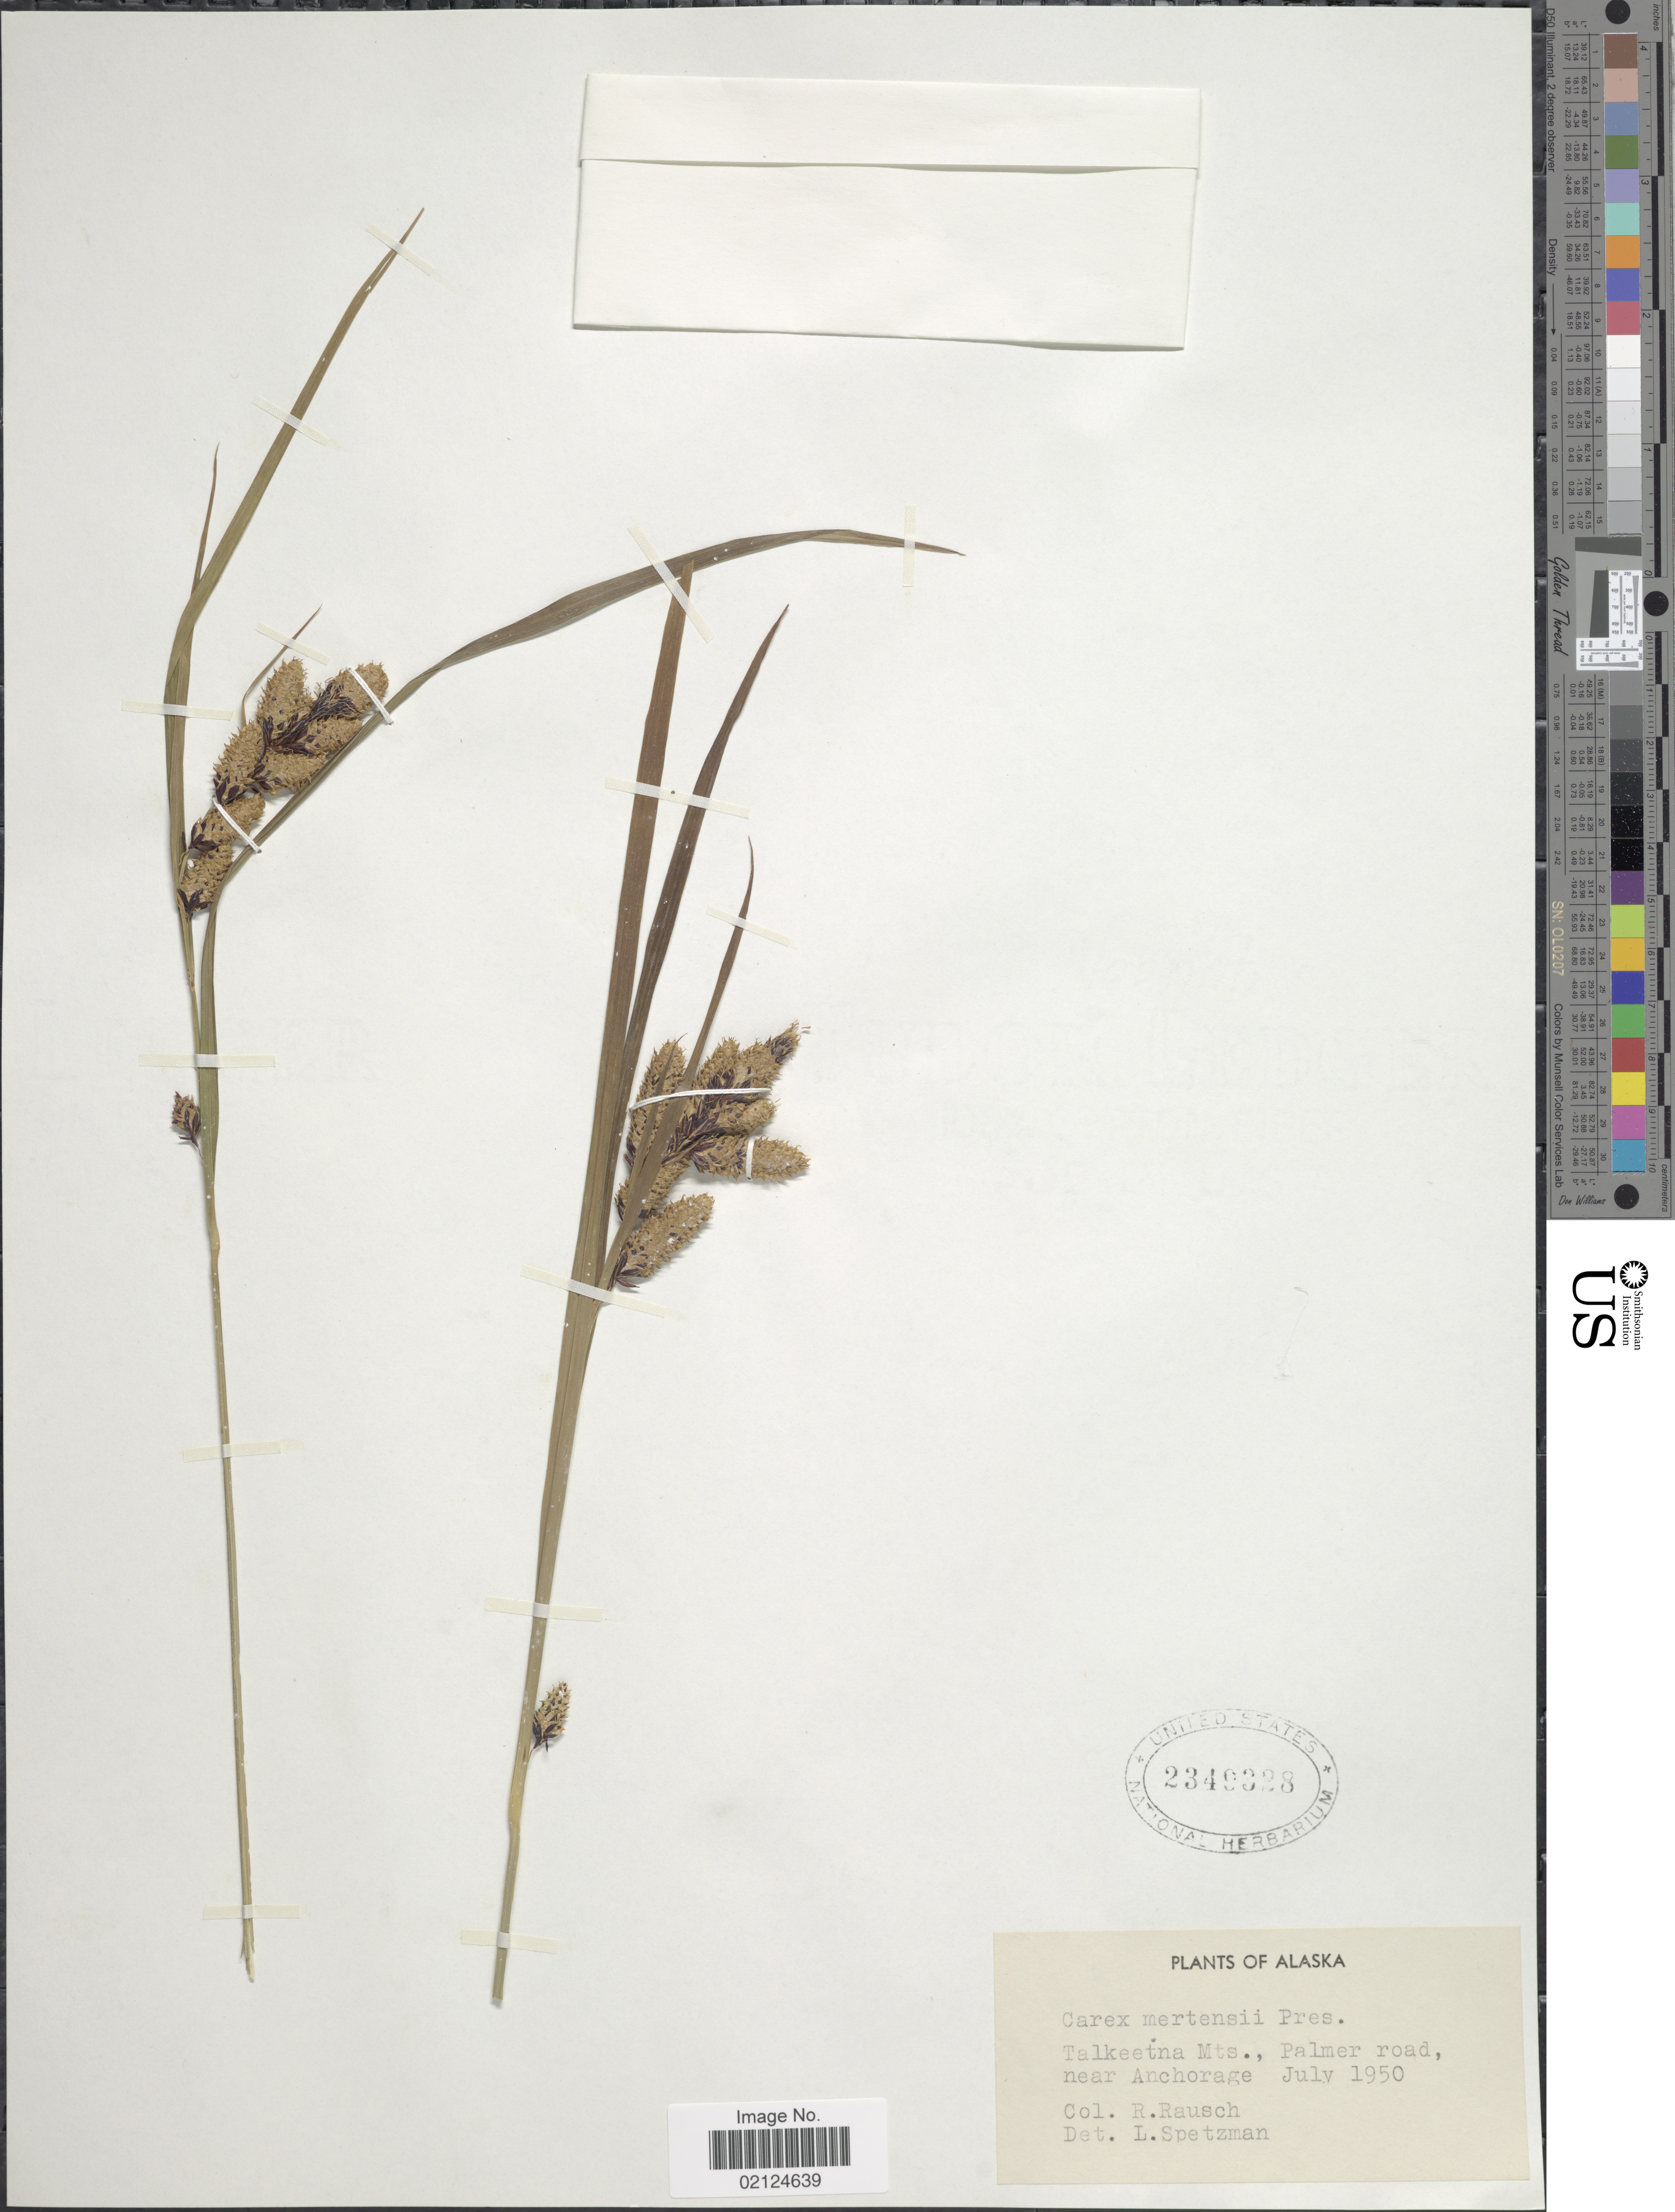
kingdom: Plantae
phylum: Tracheophyta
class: Liliopsida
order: Poales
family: Cyperaceae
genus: Carex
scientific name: Carex mertensii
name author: J.D. Prescott ex Bong.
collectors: R. Rausch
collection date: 1950-07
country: United States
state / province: Alaska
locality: Talkeetna Mts., Palmer Road near Anchorage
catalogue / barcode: US 2349328